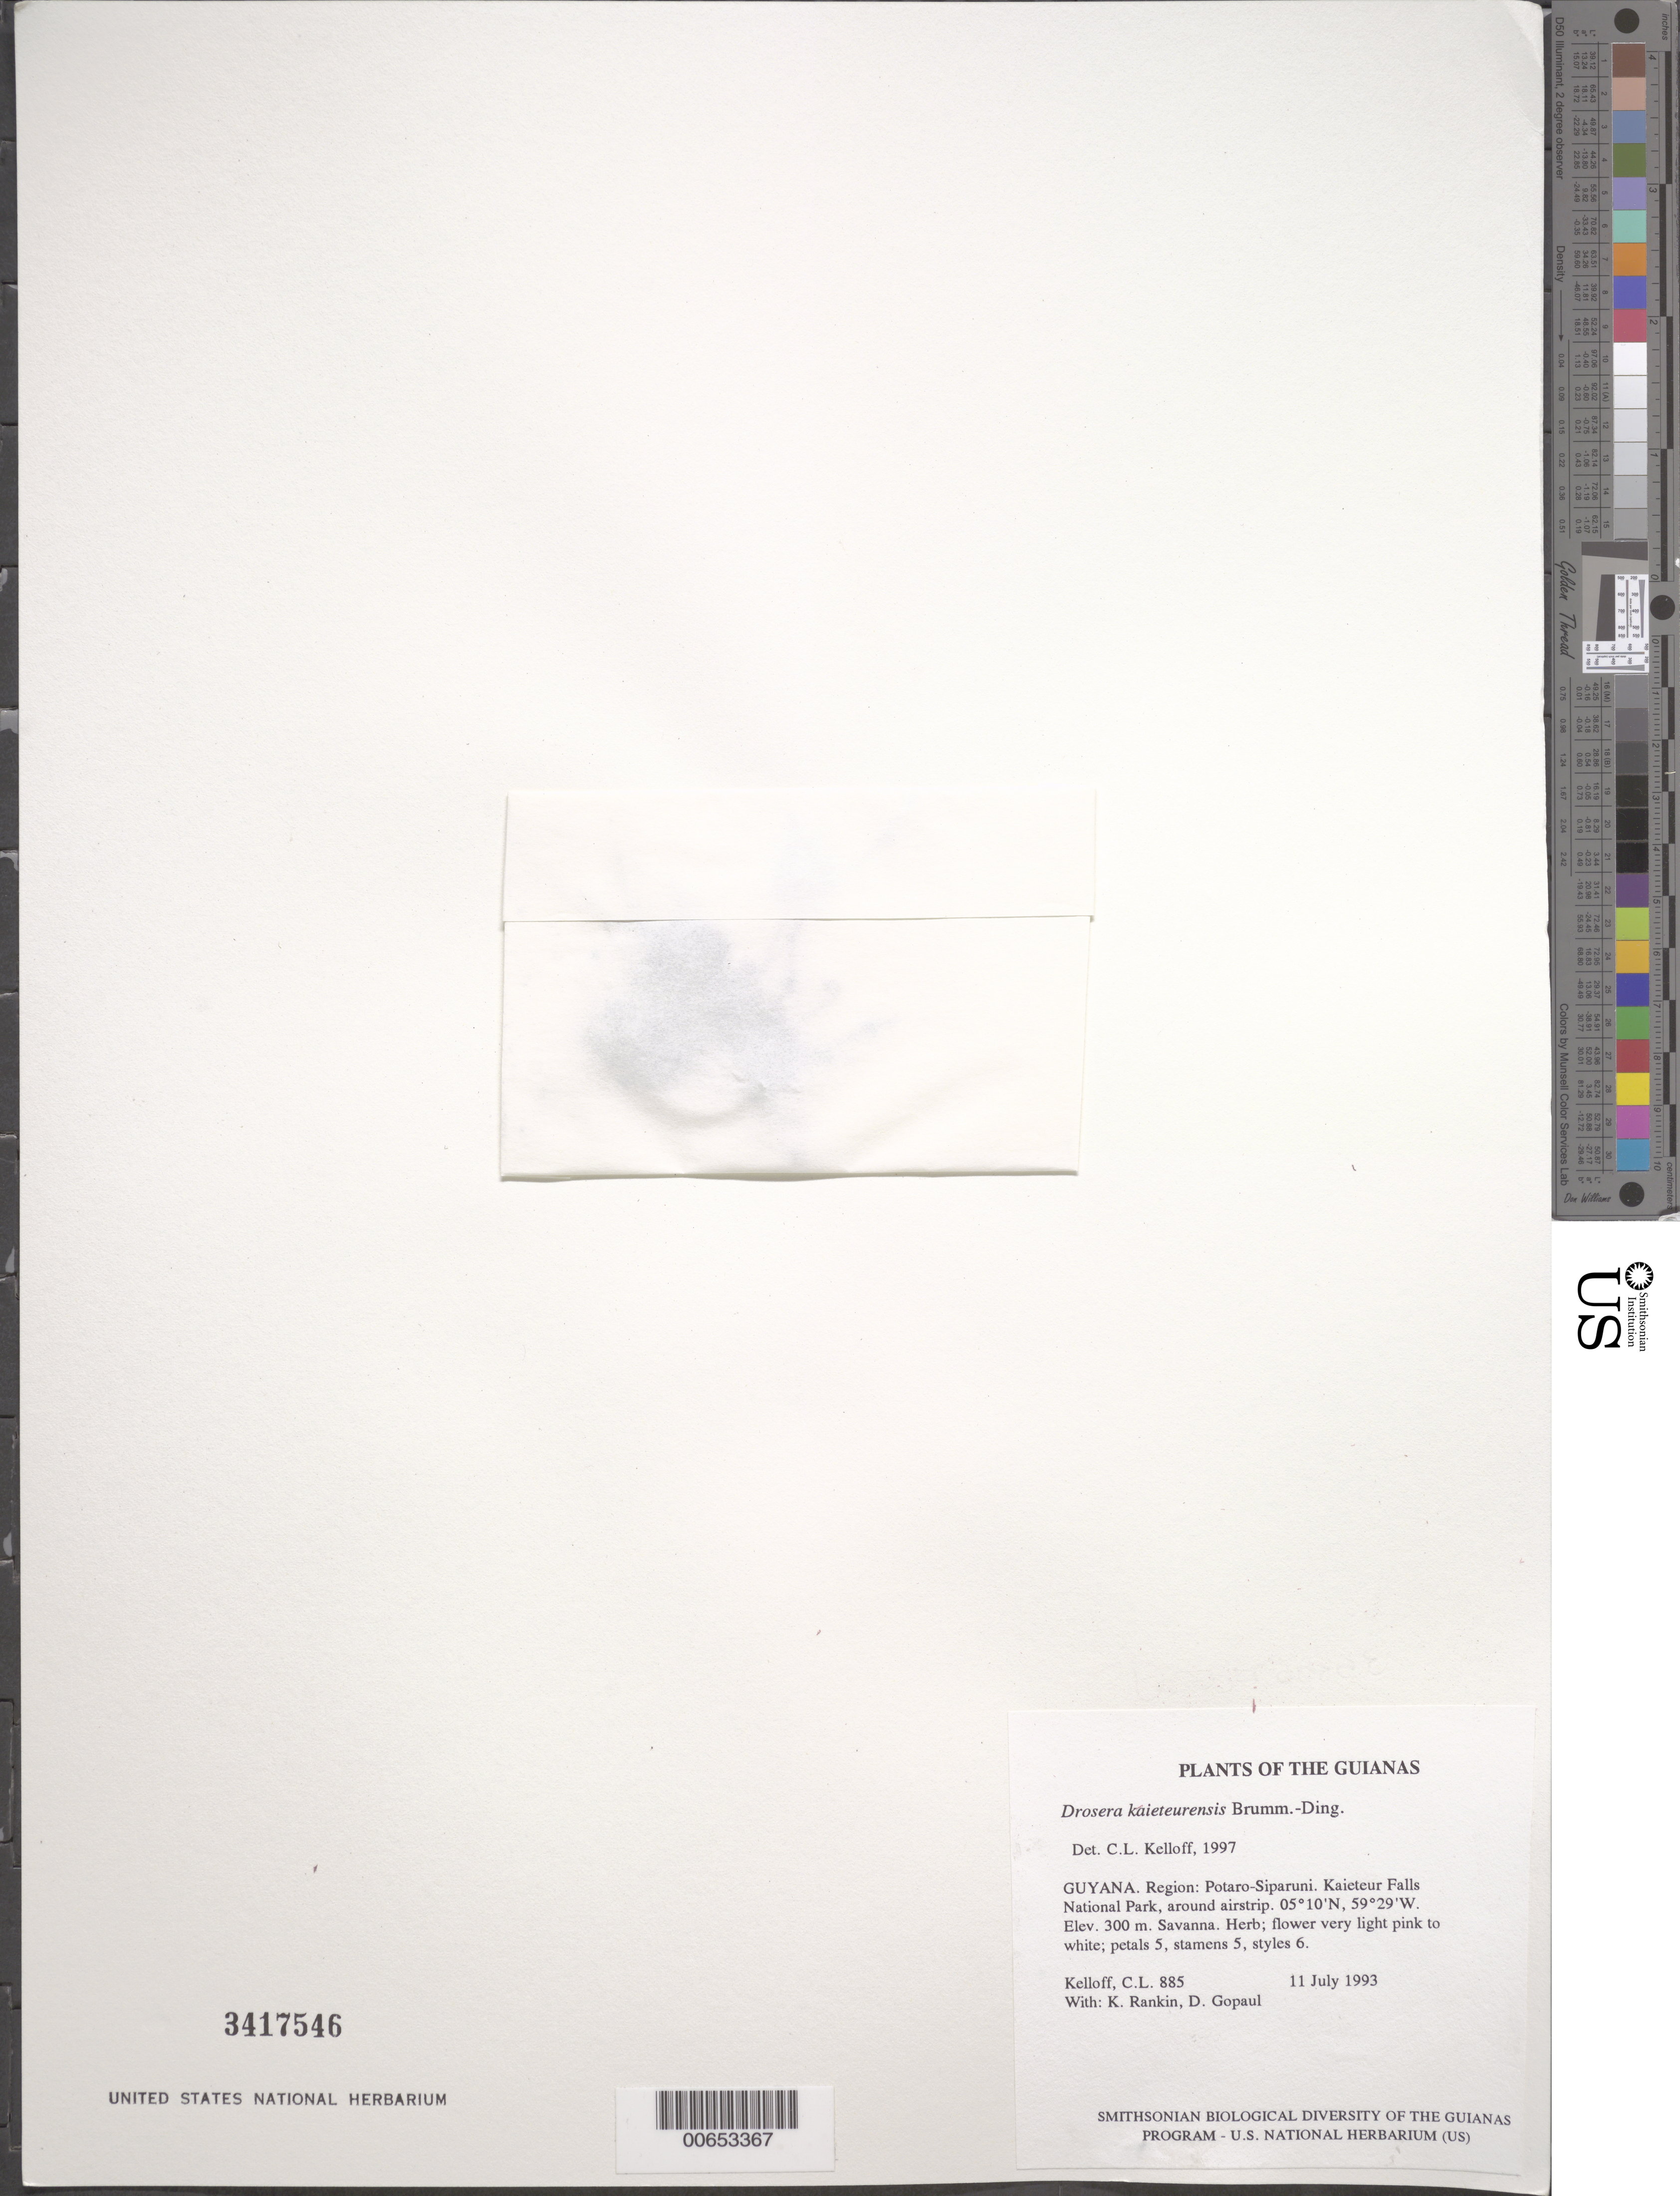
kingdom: Plantae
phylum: Tracheophyta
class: Magnoliopsida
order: Caryophyllales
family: Droseraceae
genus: Drosera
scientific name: Drosera kaieteurensis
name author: Brumm.-Ding.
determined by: Kelloff, Carol L., (US), Smithsonian Institution - National Museum of Natural History (UNITED STATES)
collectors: C. L. Kelloff, K. Rankin & D. Gopaul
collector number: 885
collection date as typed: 11 July 1993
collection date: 1993-07-11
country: Guyana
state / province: Potaro-Siparuni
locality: Kaieteur Falls National Park, around airstrip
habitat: Savanna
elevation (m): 300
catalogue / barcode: US 3417546